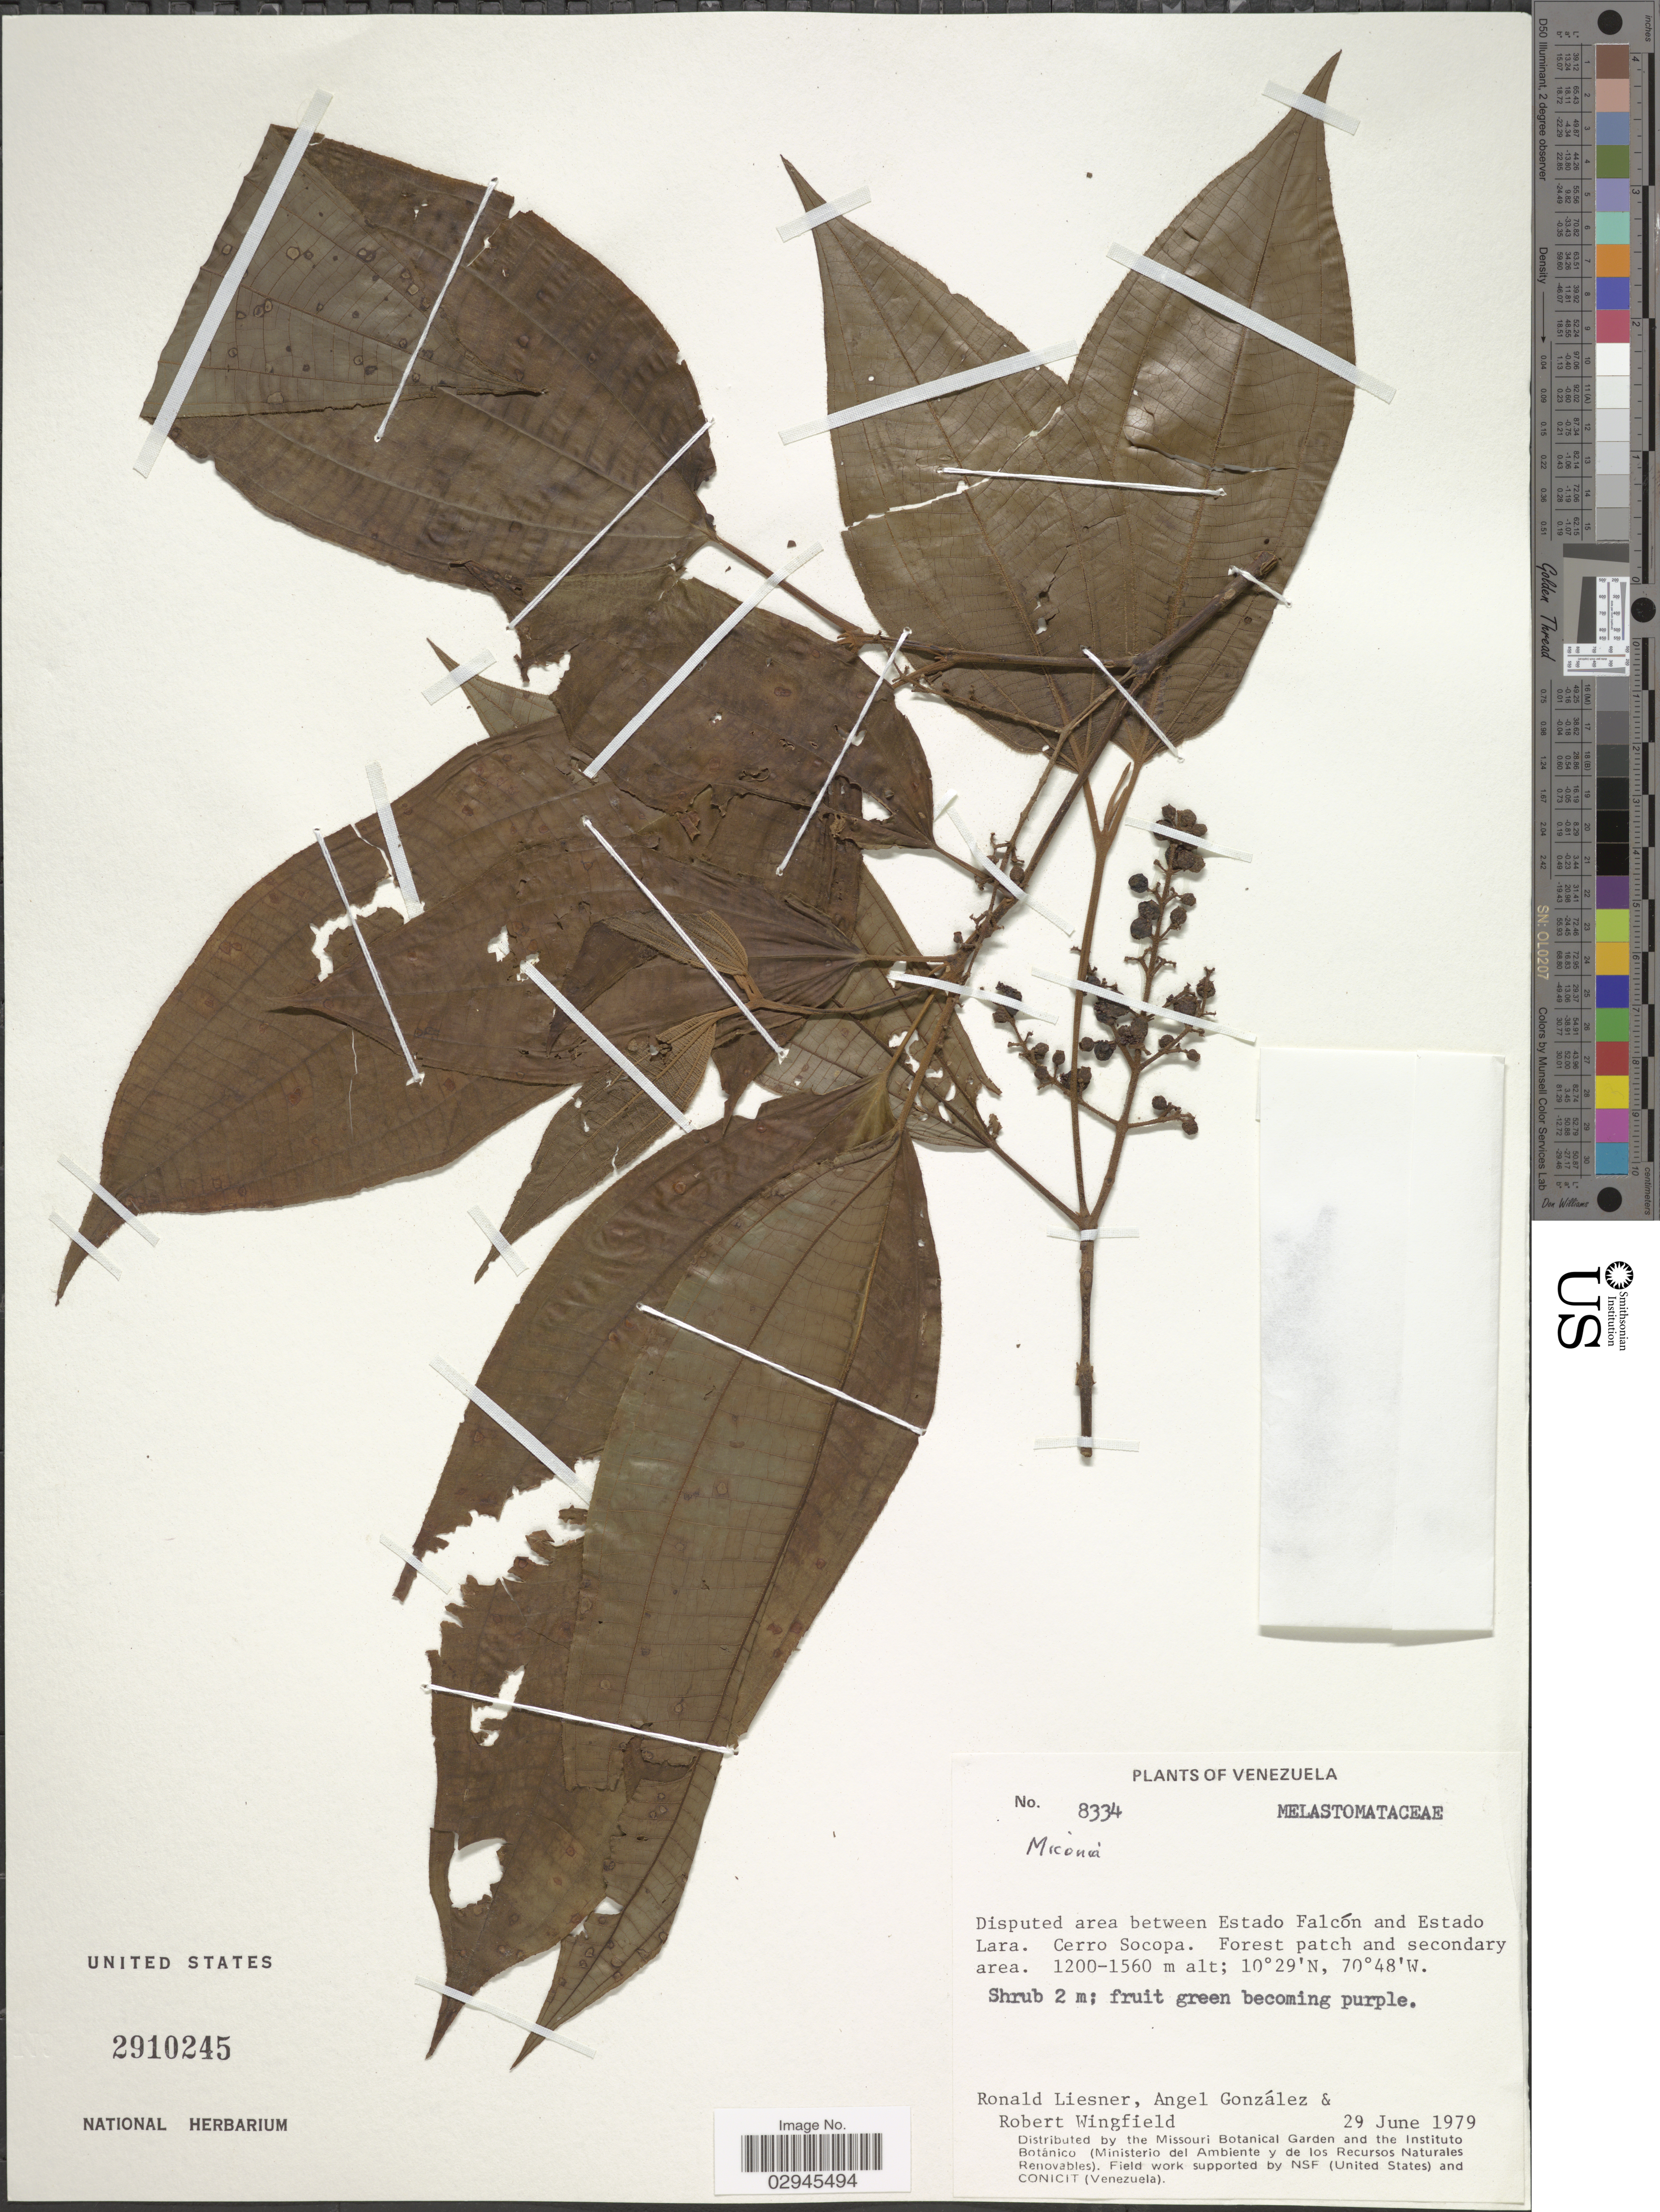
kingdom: Plantae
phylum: Tracheophyta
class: Magnoliopsida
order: Myrtales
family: Melastomataceae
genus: Miconia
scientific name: Miconia sp.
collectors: R. L. Liesner, A. C. González & R. C. Wingfield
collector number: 8334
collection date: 1979-06-29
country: Venezuela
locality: Disputed area between Estado Falcón and Estado Lara. Cerro Socopa.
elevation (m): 1200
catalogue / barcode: US 2910245